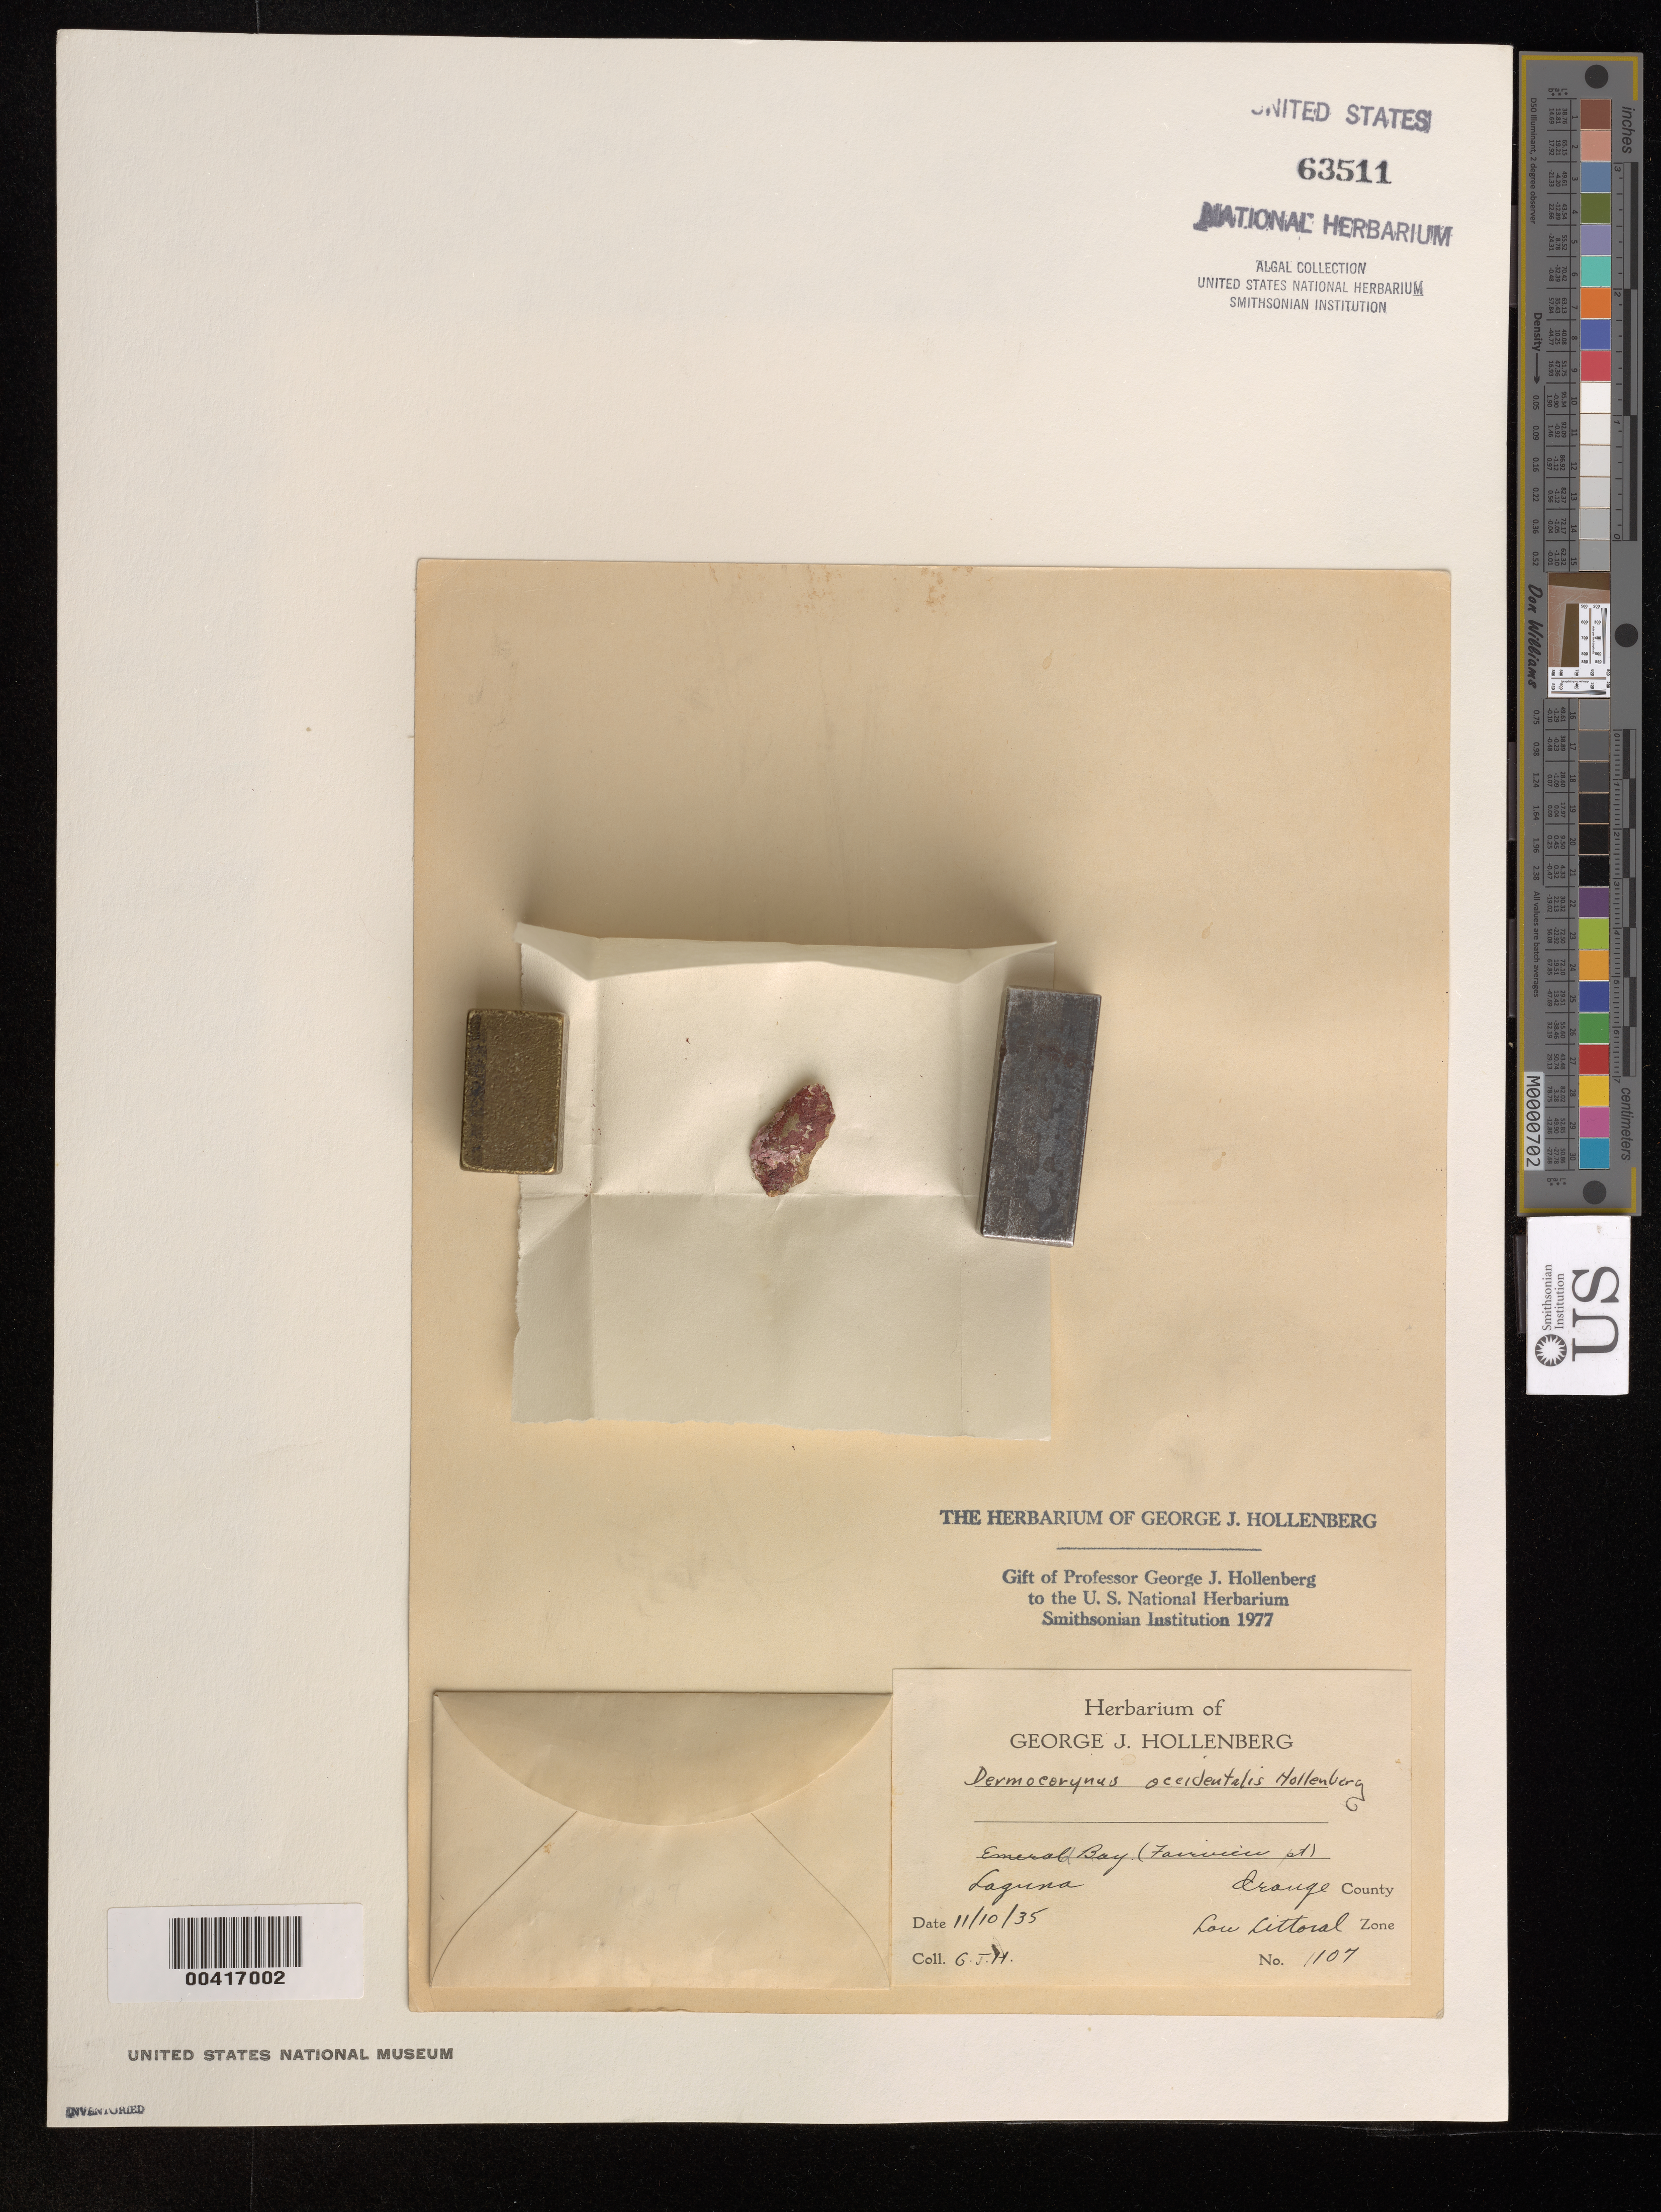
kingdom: Plantae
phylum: Rhodophyta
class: Florideophyceae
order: Halymeniales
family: Halymeniaceae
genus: Dermocorynus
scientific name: Dermocorynus occidentalis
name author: Hollenb.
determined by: Hollenberg, George J.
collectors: G. Hollenberg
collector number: GJH 1107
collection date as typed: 10 Nov 1935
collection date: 1935-11-10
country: United States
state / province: California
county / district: Orange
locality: Emerald Bay (Fairview Point), Laguna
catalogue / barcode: US 63511